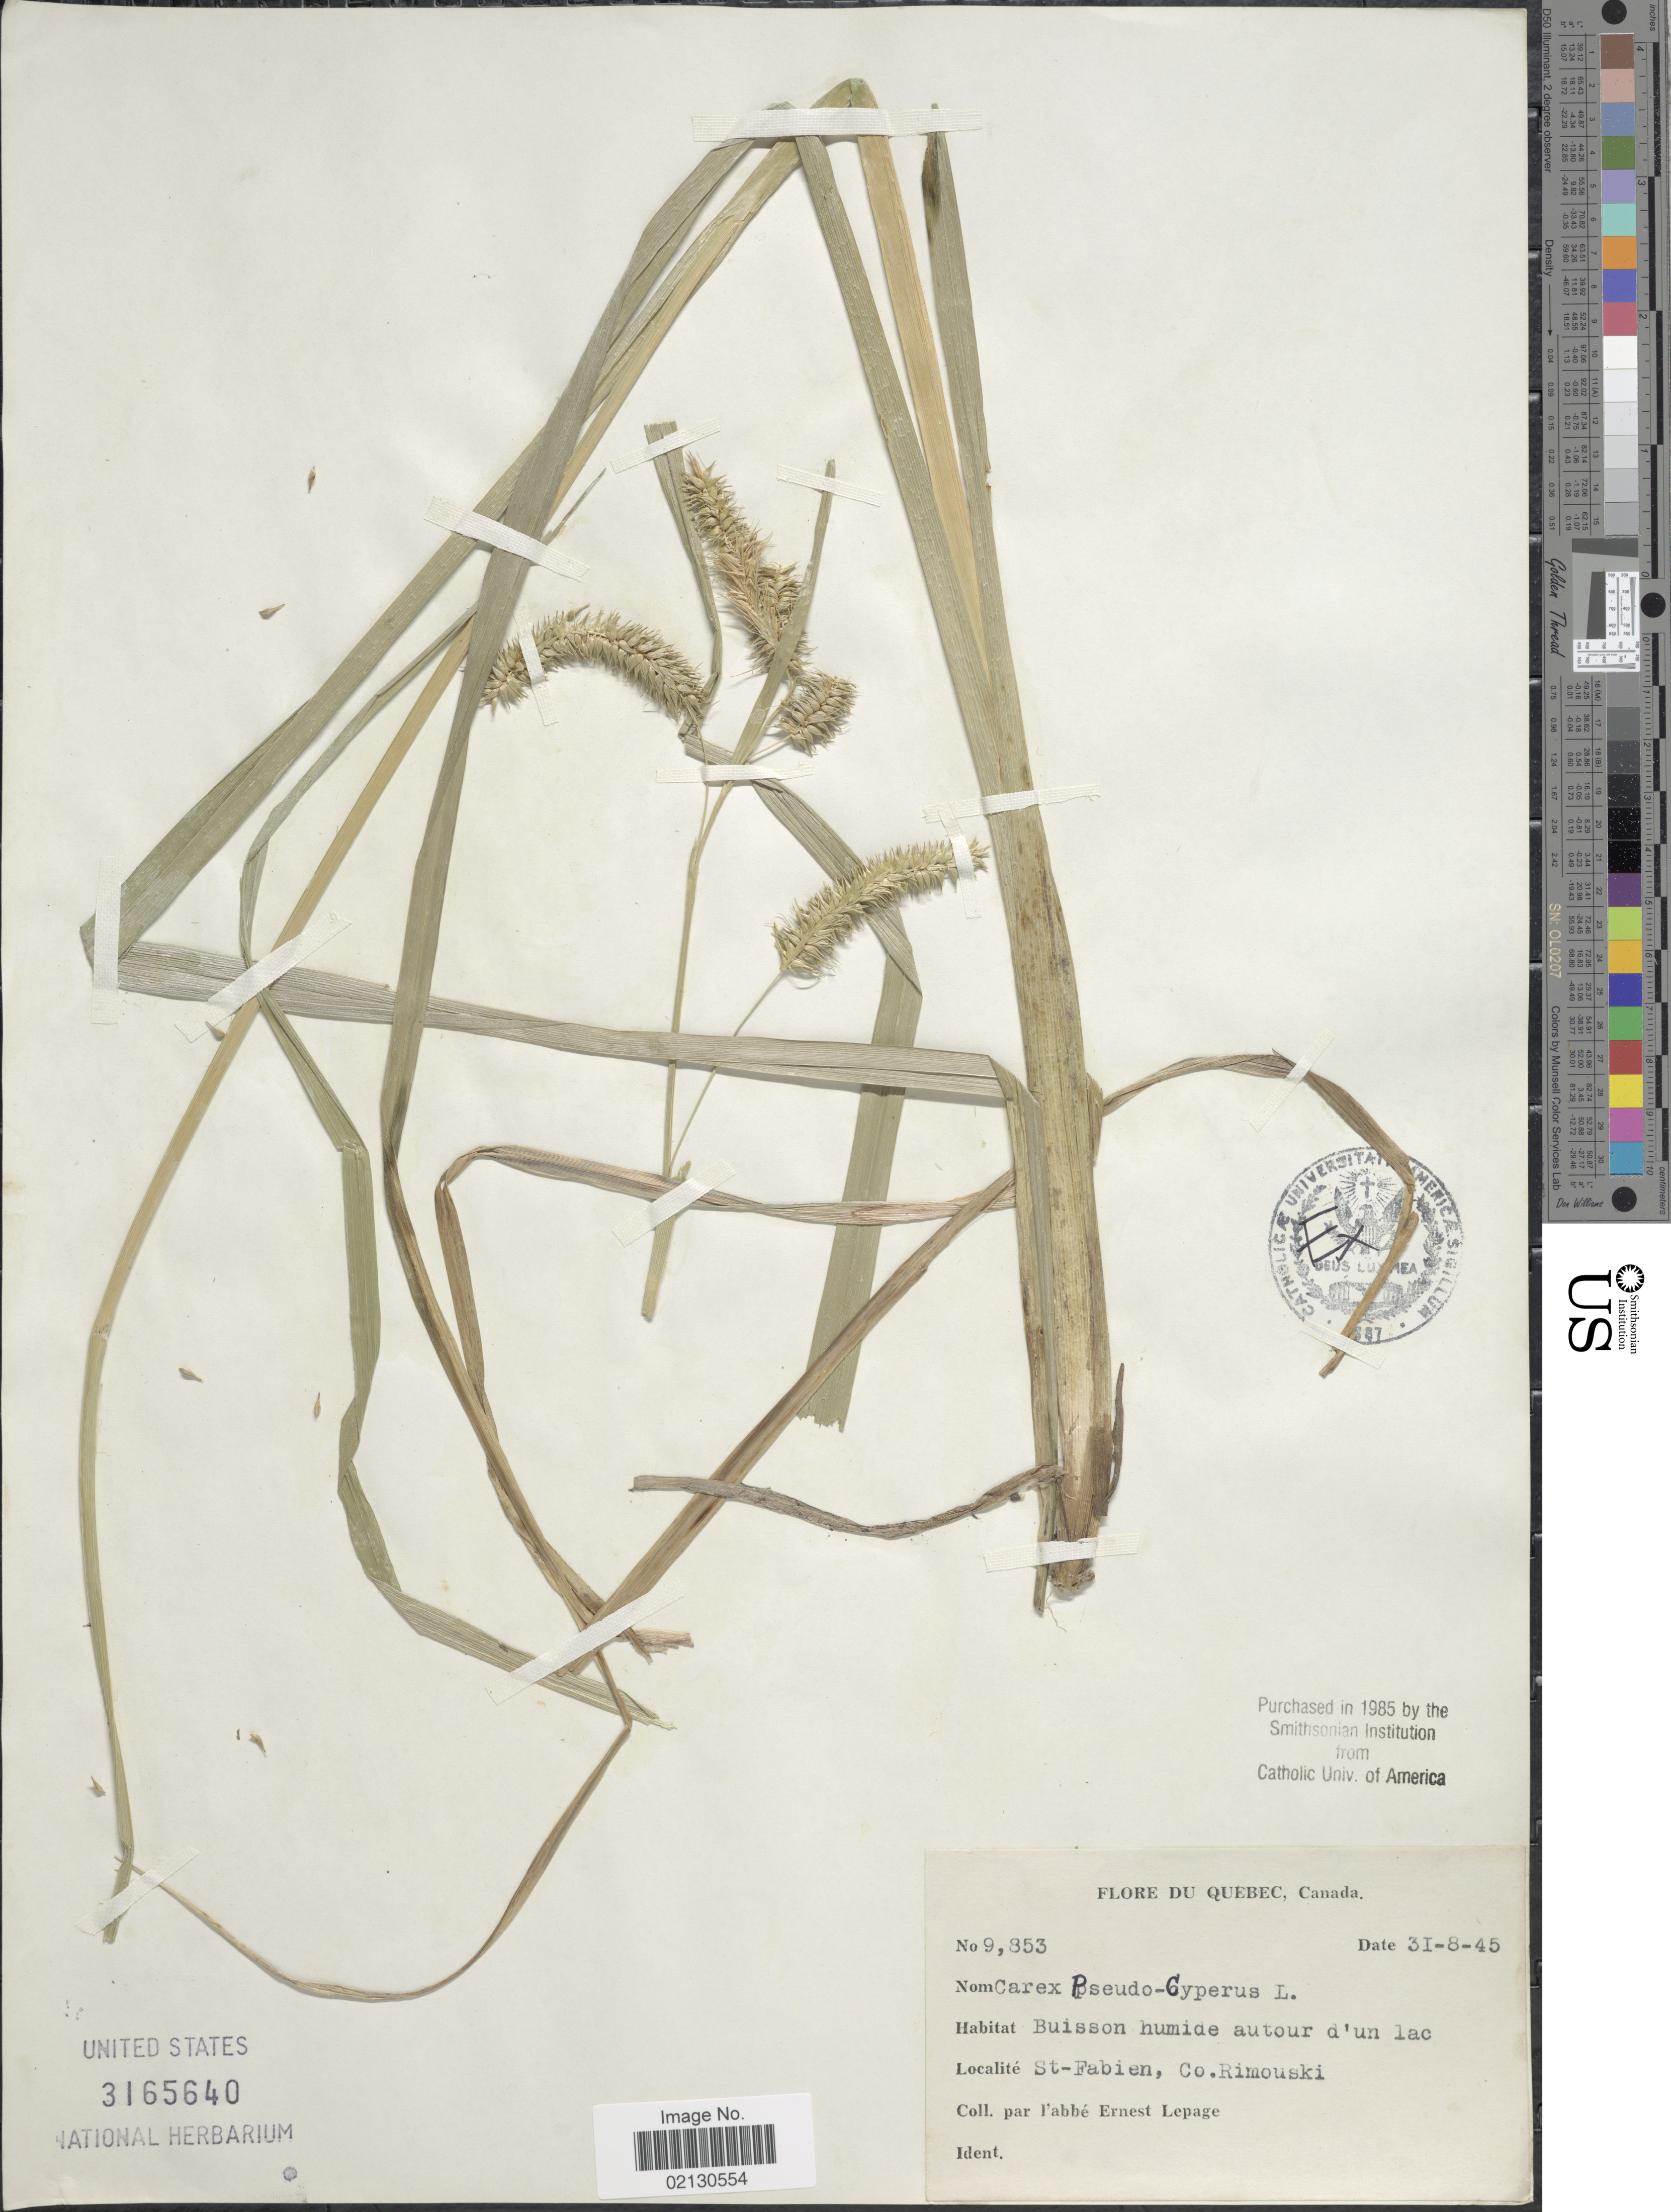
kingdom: Plantae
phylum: Tracheophyta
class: Liliopsida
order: Poales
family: Cyperaceae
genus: Carex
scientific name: Carex pseudocyperus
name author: L.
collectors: E. Lepage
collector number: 9853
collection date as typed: Transcribed d/m/y: 31/8/45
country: Canada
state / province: Quebec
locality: St-Fabien, Co. Rimouski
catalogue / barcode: US 3165640